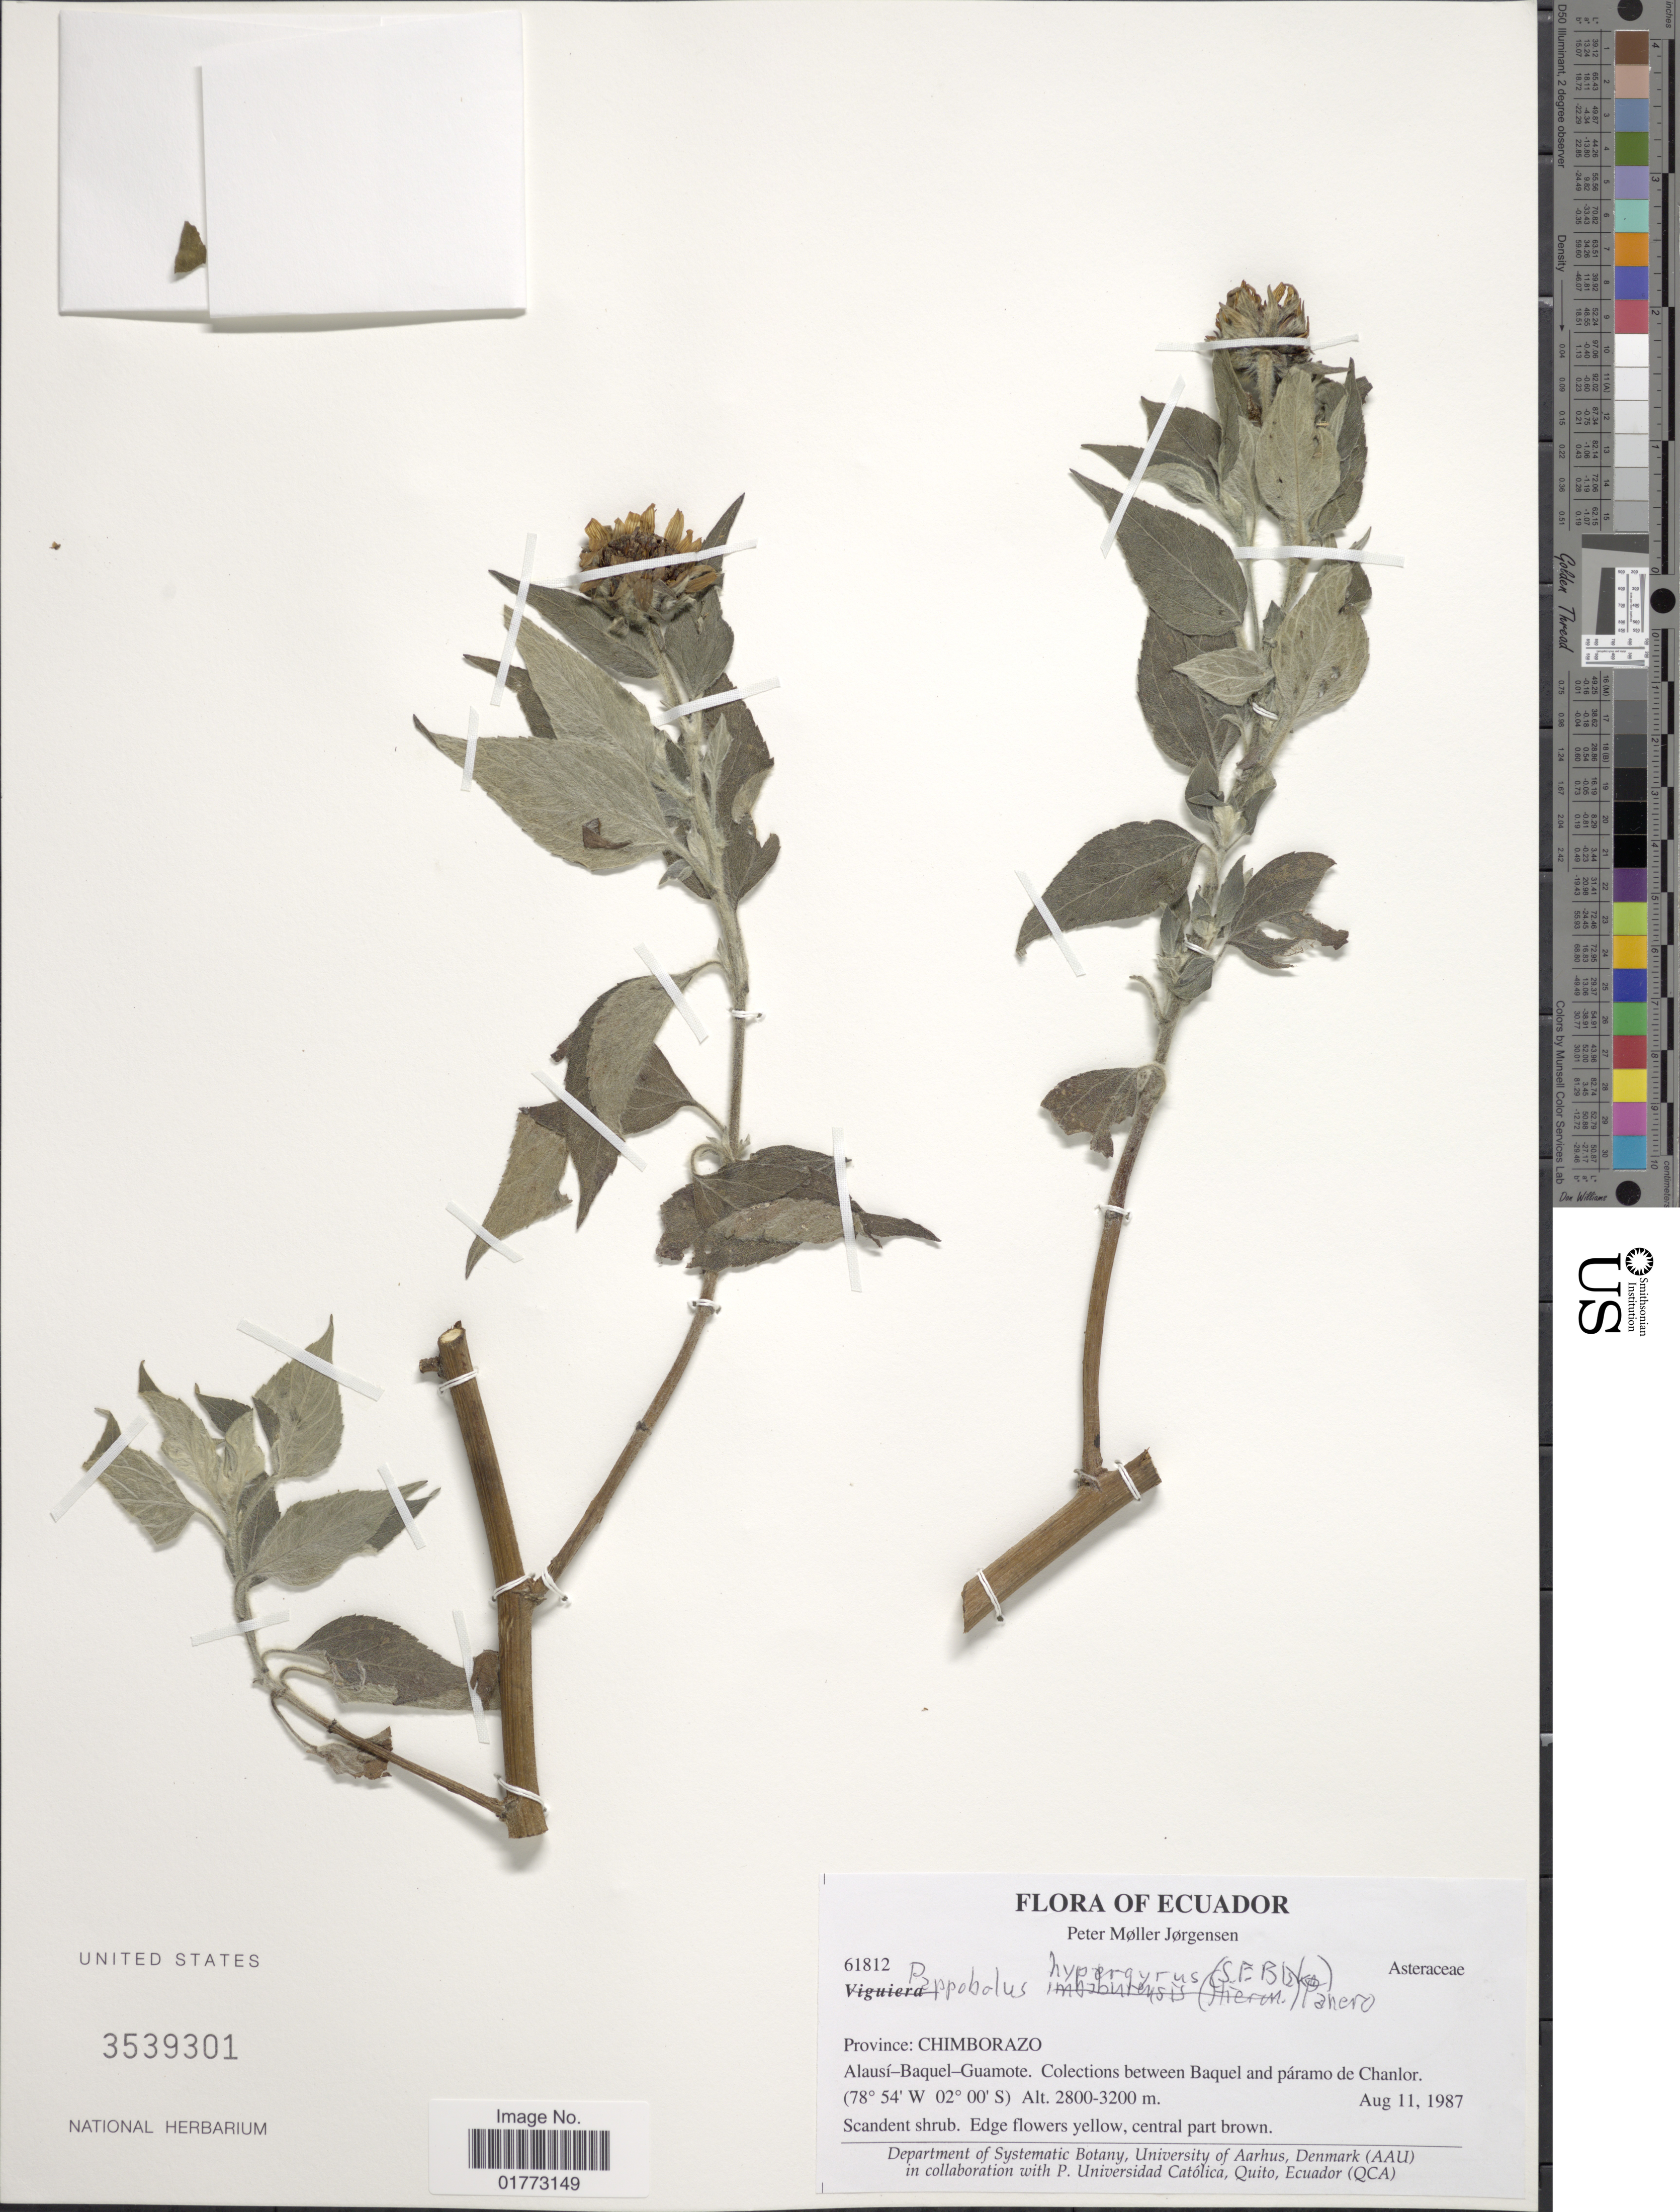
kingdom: Plantae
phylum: Tracheophyta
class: Magnoliopsida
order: Asterales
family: Asteraceae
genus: Pappobolus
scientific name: Pappobolus hypargyreus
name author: (S.F. Blake) Panero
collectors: P. M. Jørgensen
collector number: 61812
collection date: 1987-08-11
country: Ecuador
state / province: Chimborazo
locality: Alausi-Baquel-Guamote, colections between Baquel and paramo de Chanlor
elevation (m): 2800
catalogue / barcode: US 3539301